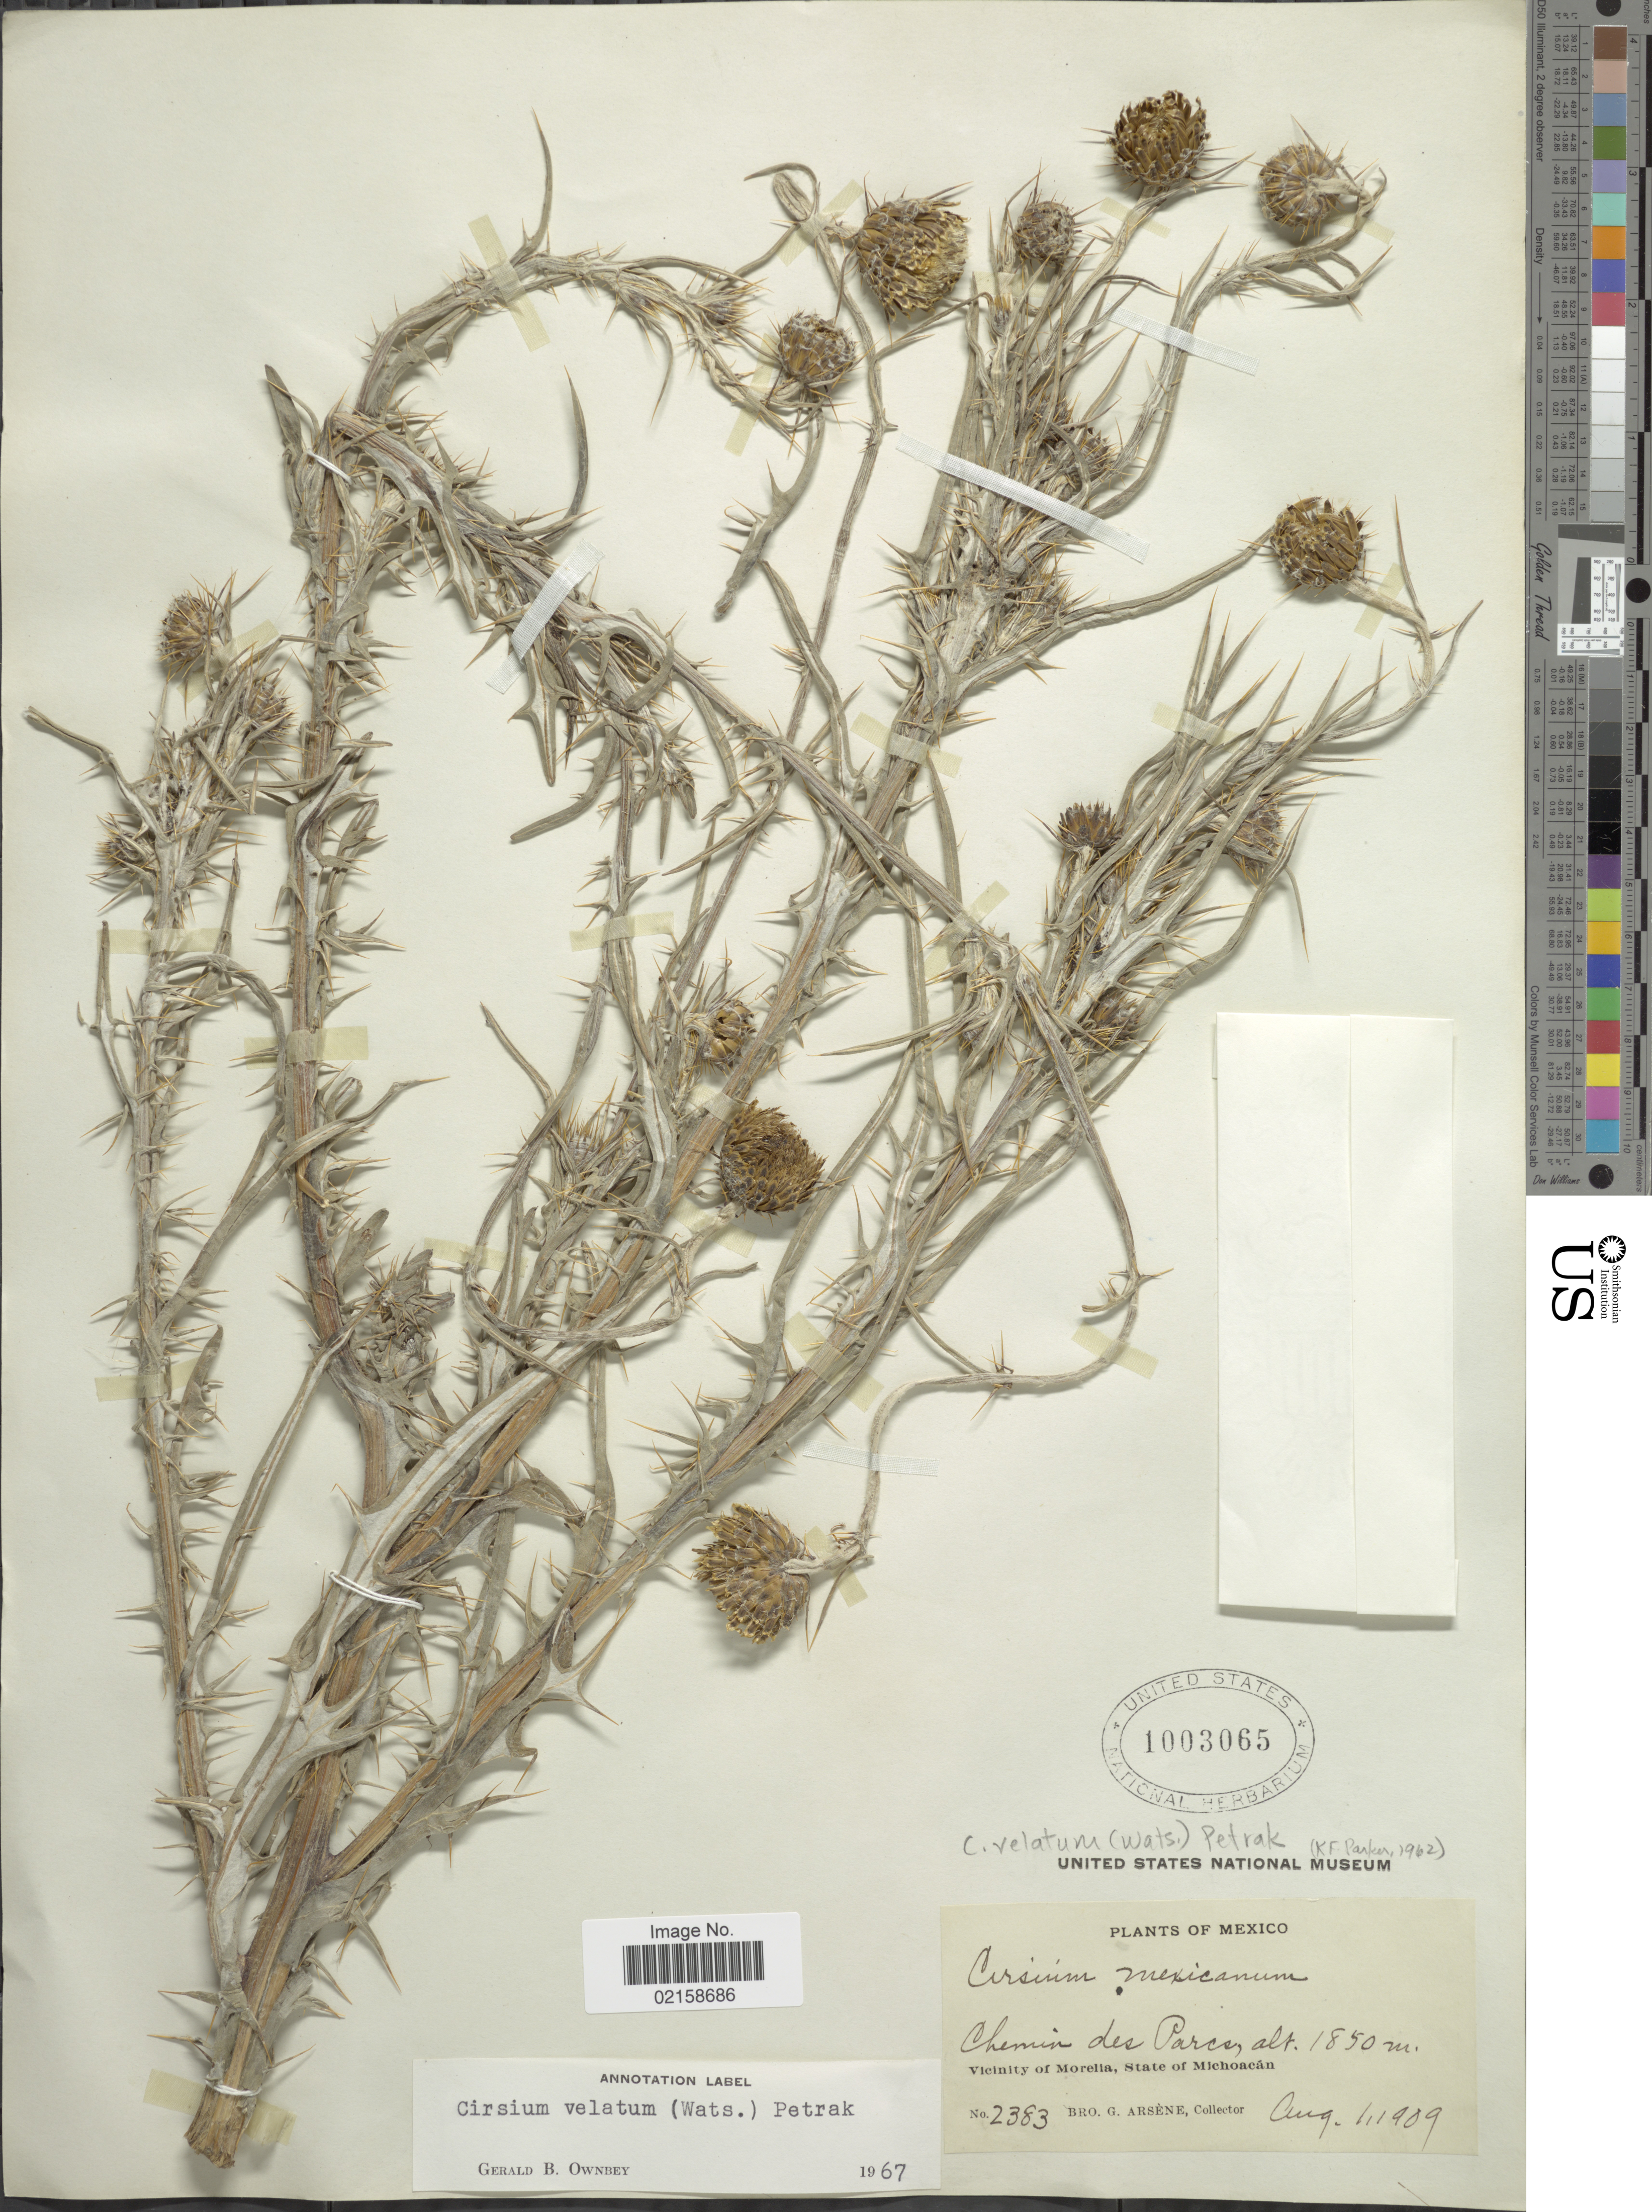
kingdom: Plantae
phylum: Tracheophyta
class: Magnoliopsida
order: Asterales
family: Asteraceae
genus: Cirsium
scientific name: Cirsium velatum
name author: (S. Watson) Petr.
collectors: Bro. G. Arsène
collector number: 2383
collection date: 1909-08-01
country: Mexico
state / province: Michoacán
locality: Chemin des Parces, vicinity of Morelia.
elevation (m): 1850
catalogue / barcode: US 1003065